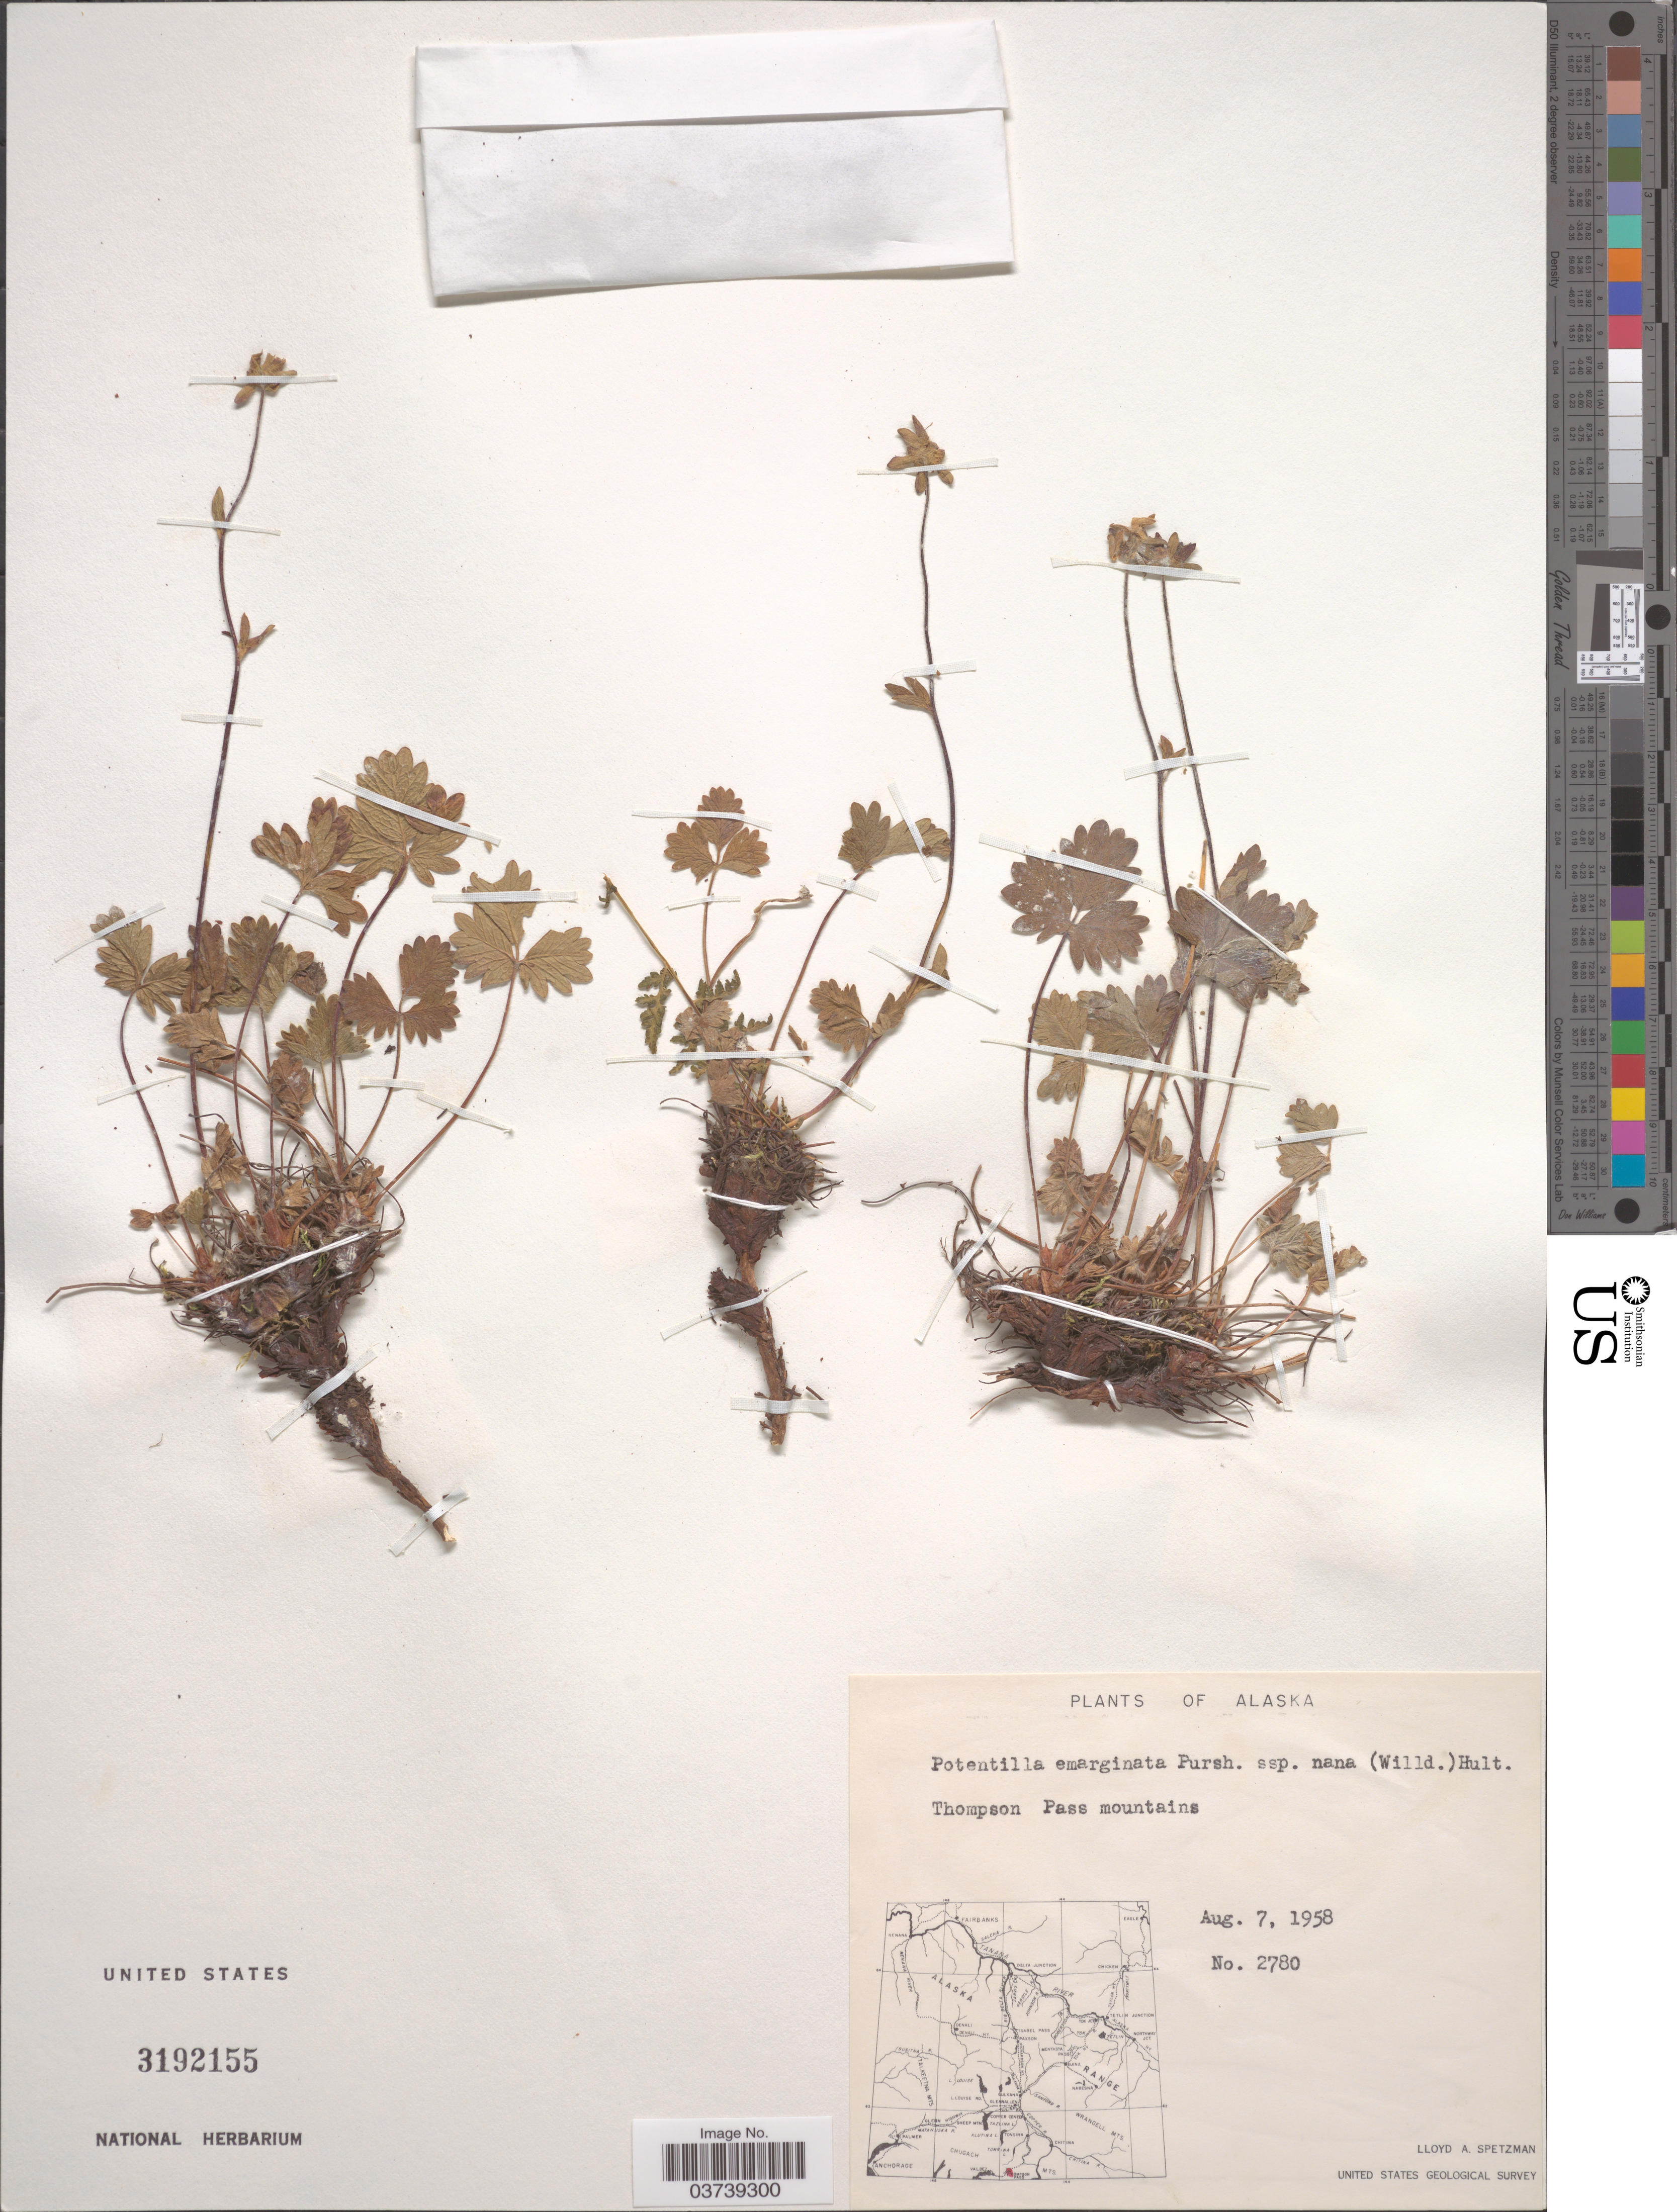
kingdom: Plantae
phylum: Tracheophyta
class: Magnoliopsida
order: Rosales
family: Rosaceae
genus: Potentilla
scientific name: Potentilla hyparctica subsp. hyparctica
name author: Malte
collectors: L. Spetzman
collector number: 2780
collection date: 1958-08-07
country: United States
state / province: Alaska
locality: Thompson Pass mountains.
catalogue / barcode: US 3192155